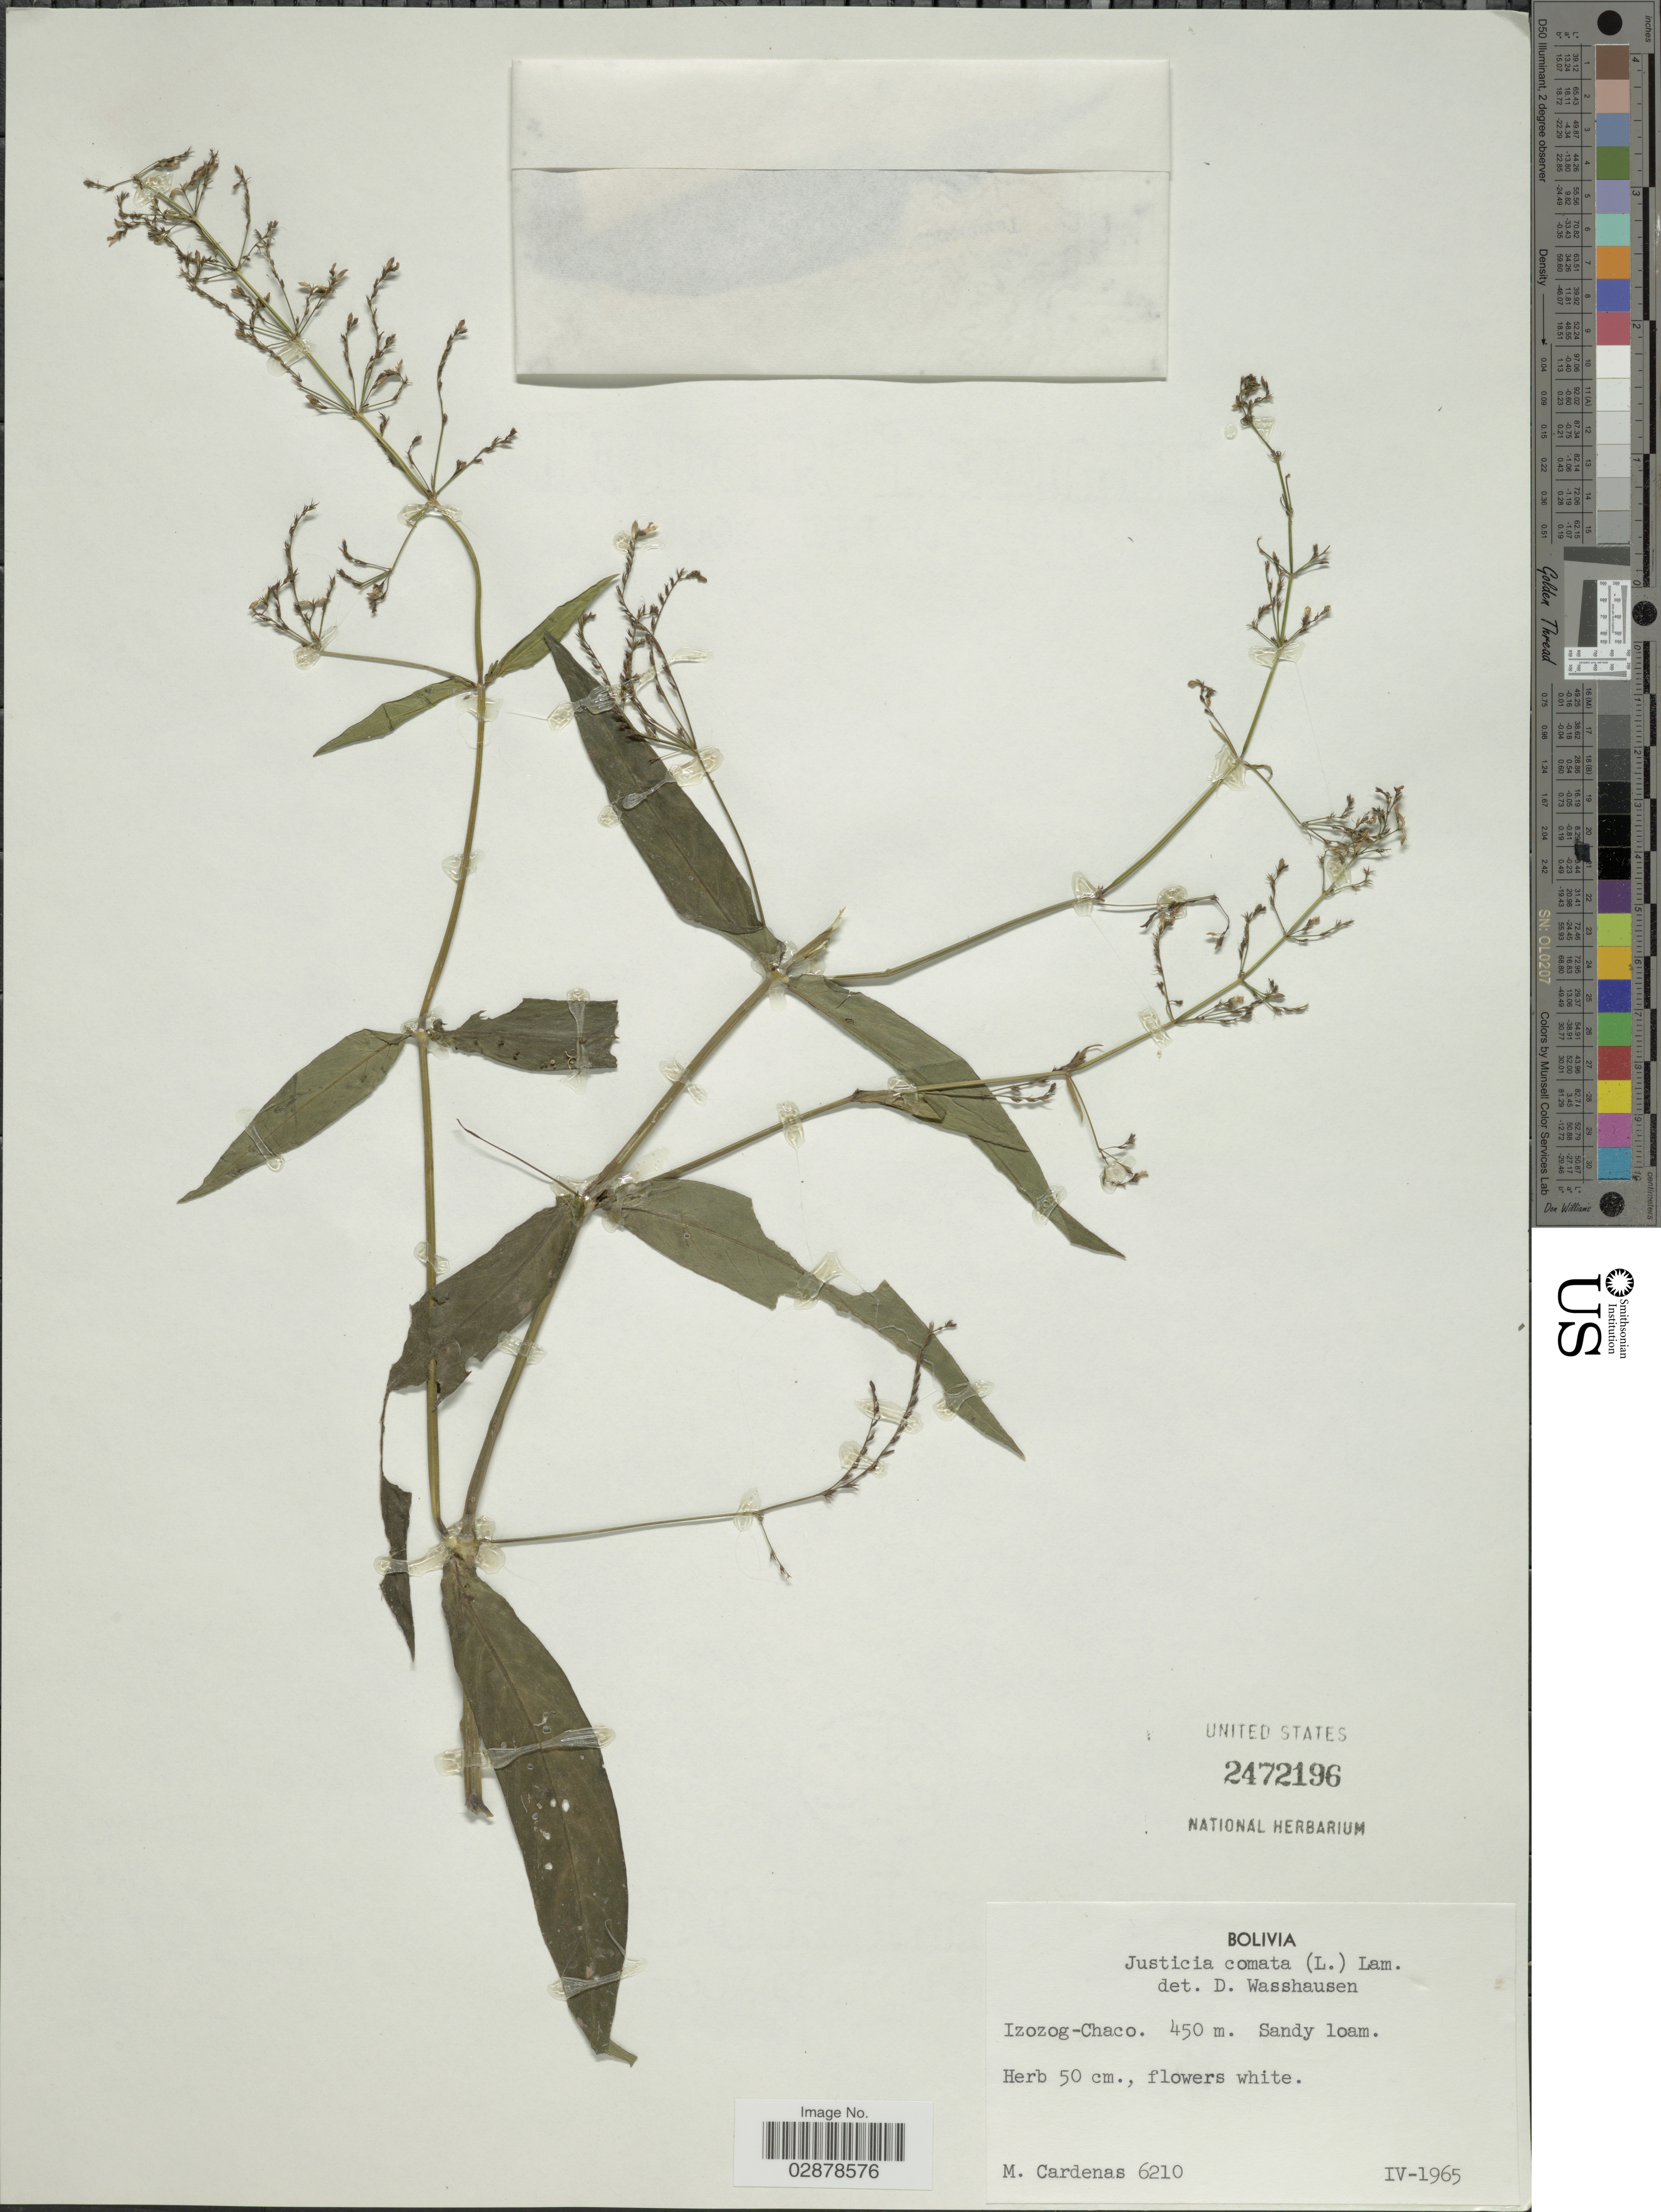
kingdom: Plantae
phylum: Tracheophyta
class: Magnoliopsida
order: Lamiales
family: Acanthaceae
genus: Justicia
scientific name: Justicia comata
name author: (L.) Lam.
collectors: M. Cárdenas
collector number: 6210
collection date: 1965-04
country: Bolivia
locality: Izozog-Chaco.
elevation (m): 450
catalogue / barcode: US 2472196